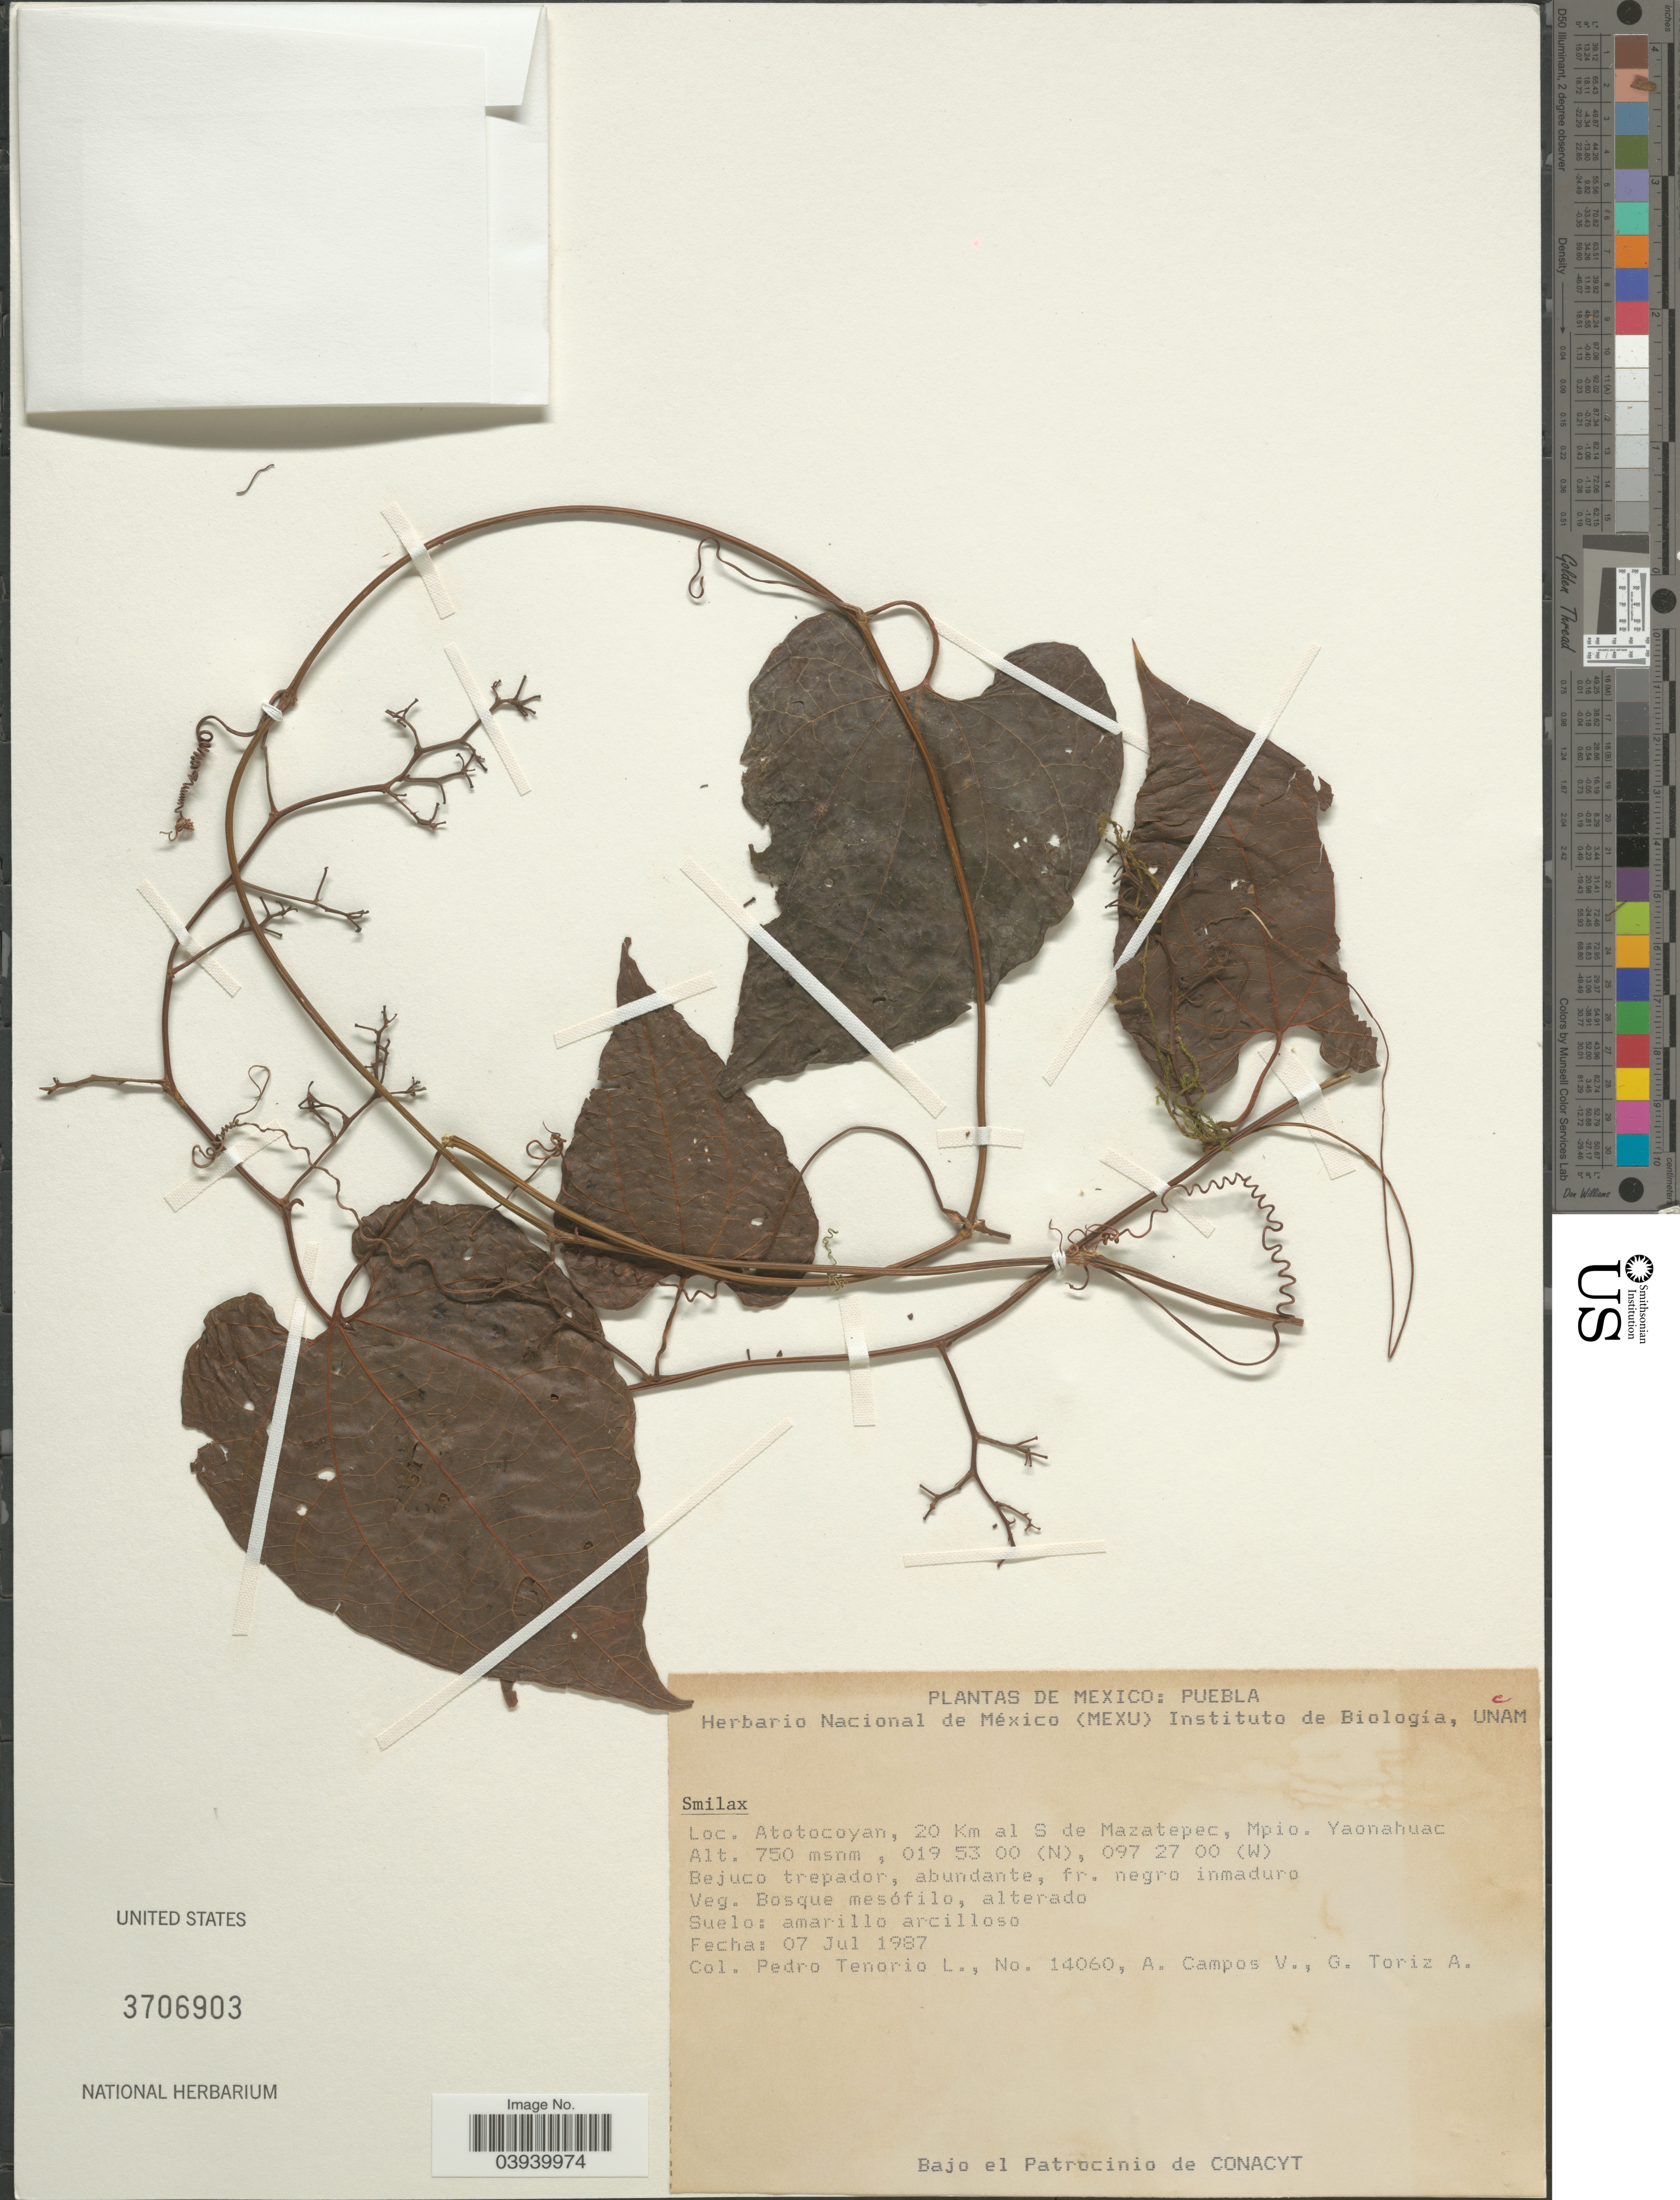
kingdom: Plantae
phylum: Tracheophyta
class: Liliopsida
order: Liliales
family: Smilacaceae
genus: Smilax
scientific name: Smilax sp.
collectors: P. Tenorio L., A. Campos V. & G. Toriz A.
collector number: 14060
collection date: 1987-07-07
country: Mexico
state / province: Puebla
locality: Atotocoyan, 20 Km al S de Mazatepec, Mpio. Yaonahuac.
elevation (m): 750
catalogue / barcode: US 3706903